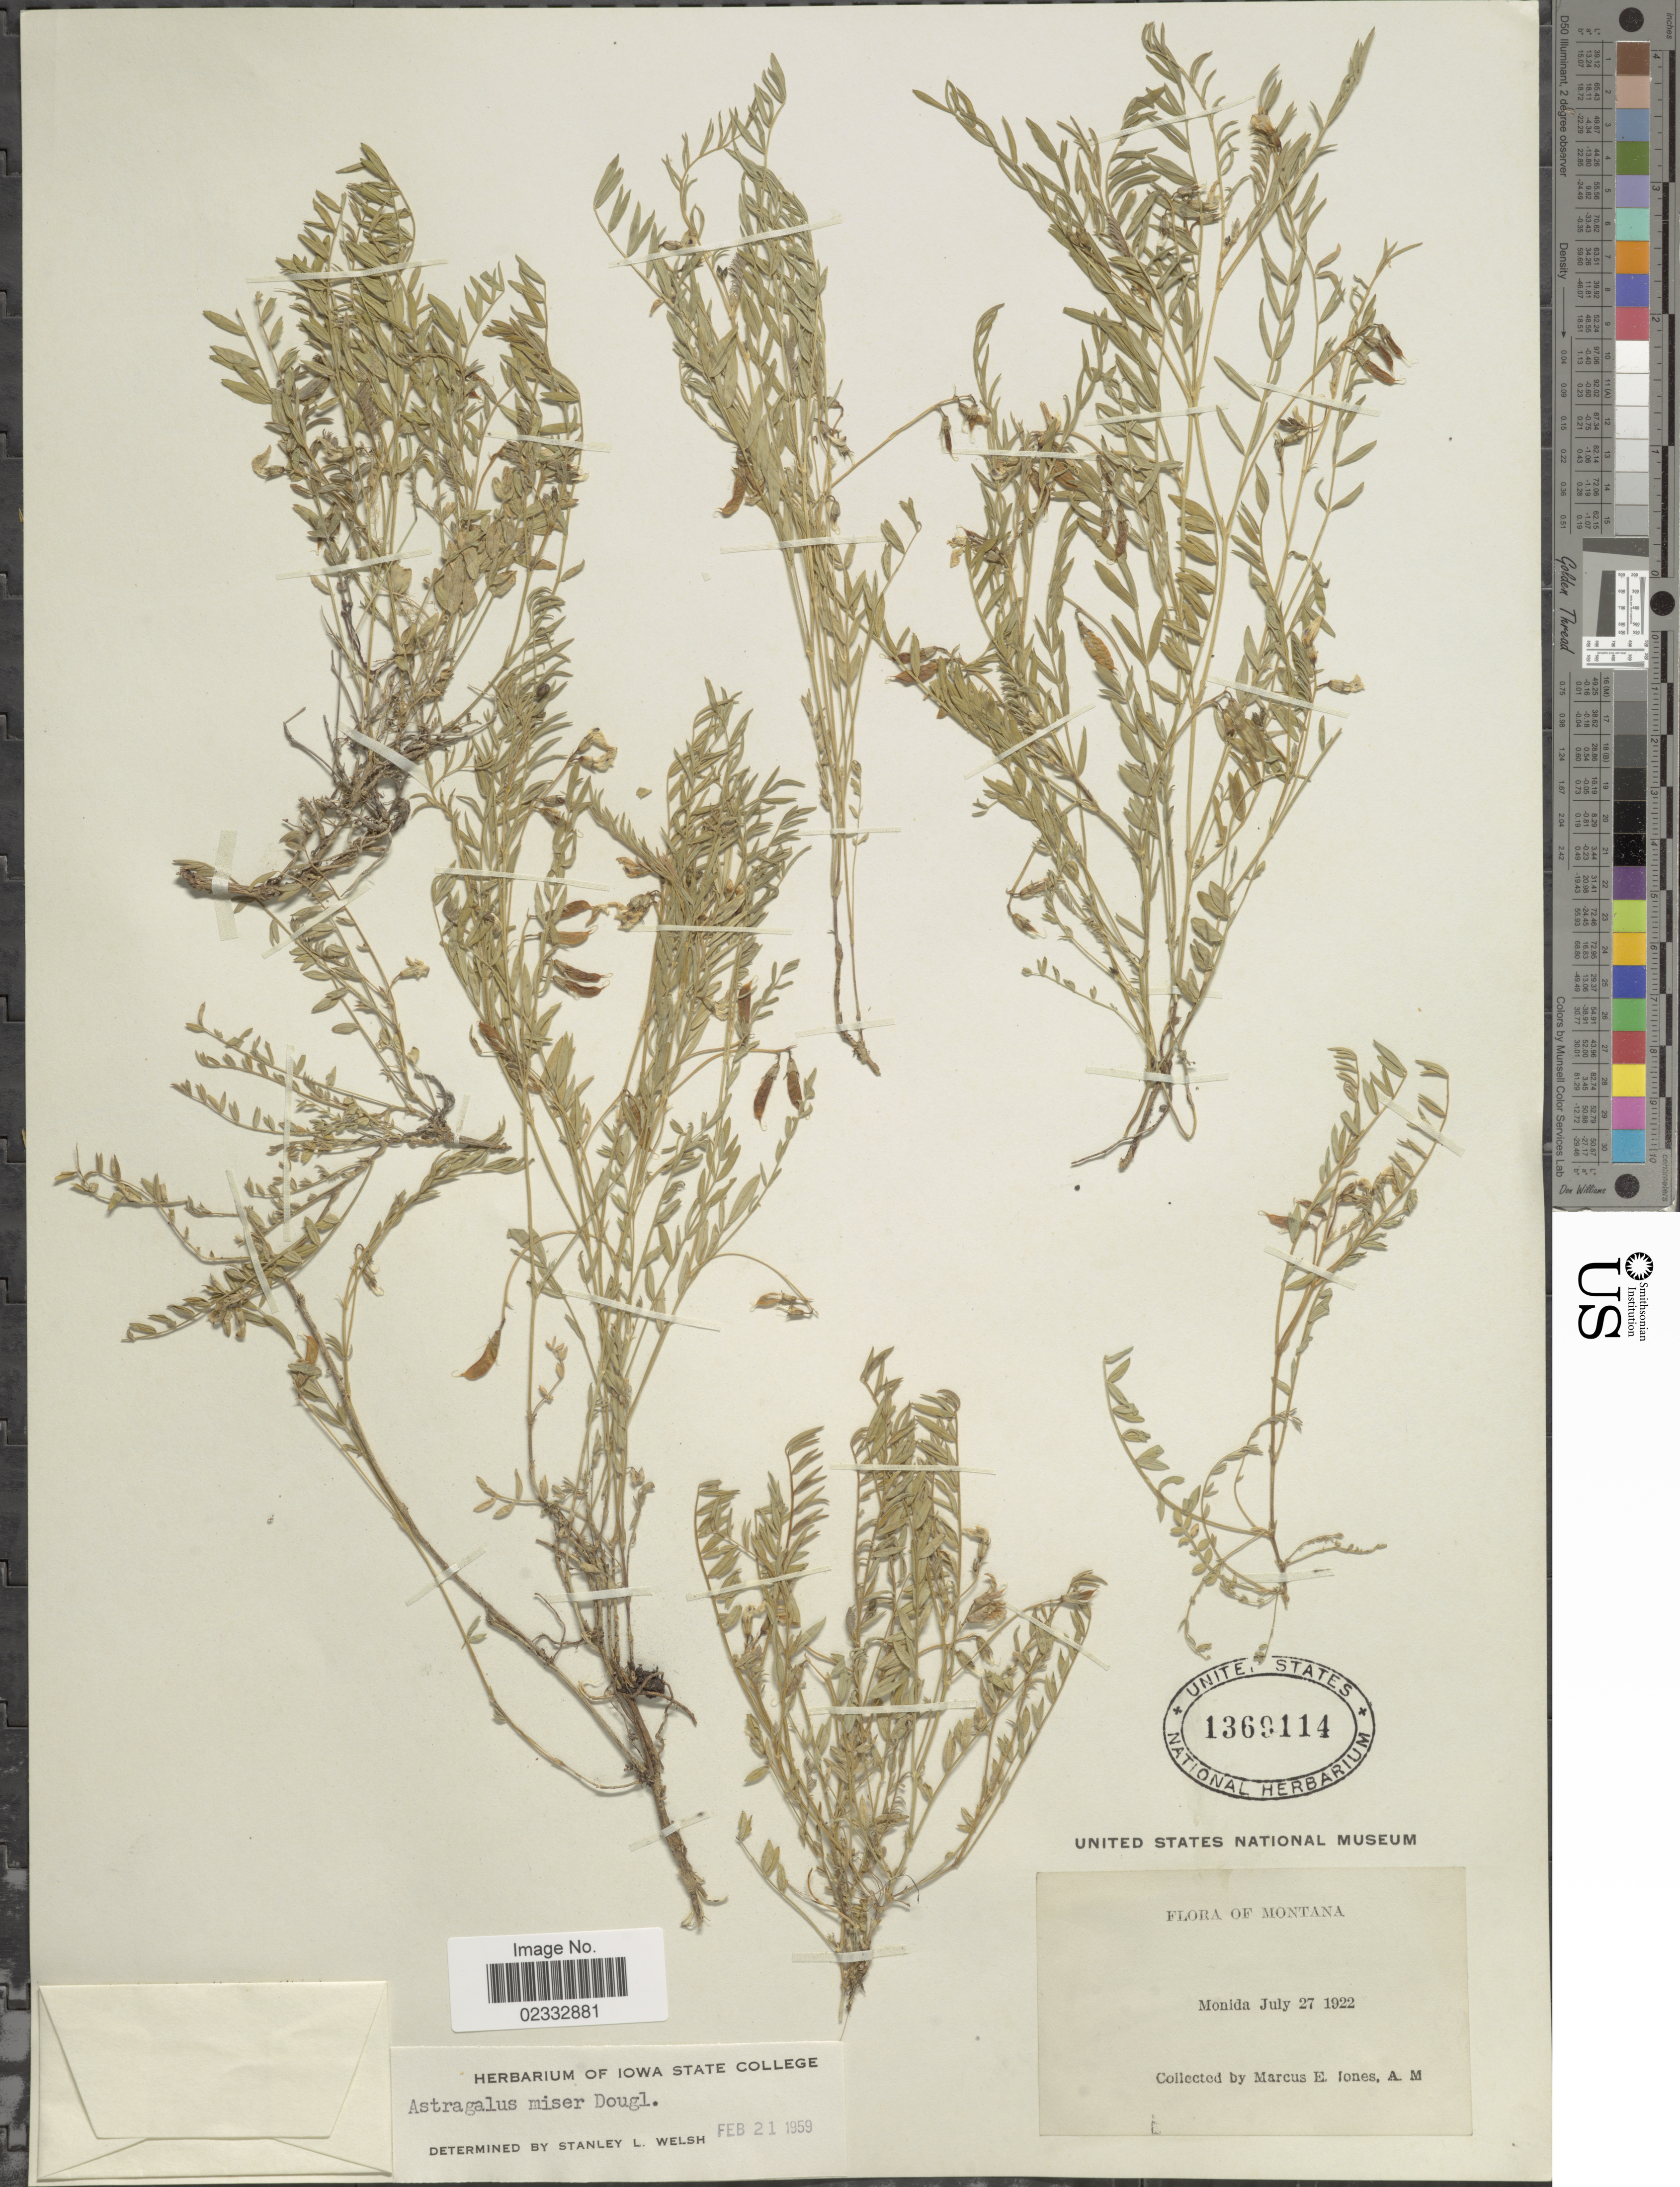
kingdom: Plantae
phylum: Tracheophyta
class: Magnoliopsida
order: Fabales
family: Fabaceae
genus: Astragalus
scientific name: Astragalus miser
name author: Douglas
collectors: M. E. Jones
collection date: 1922-07-27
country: United States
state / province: Montana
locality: Monida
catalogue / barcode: US 1369114